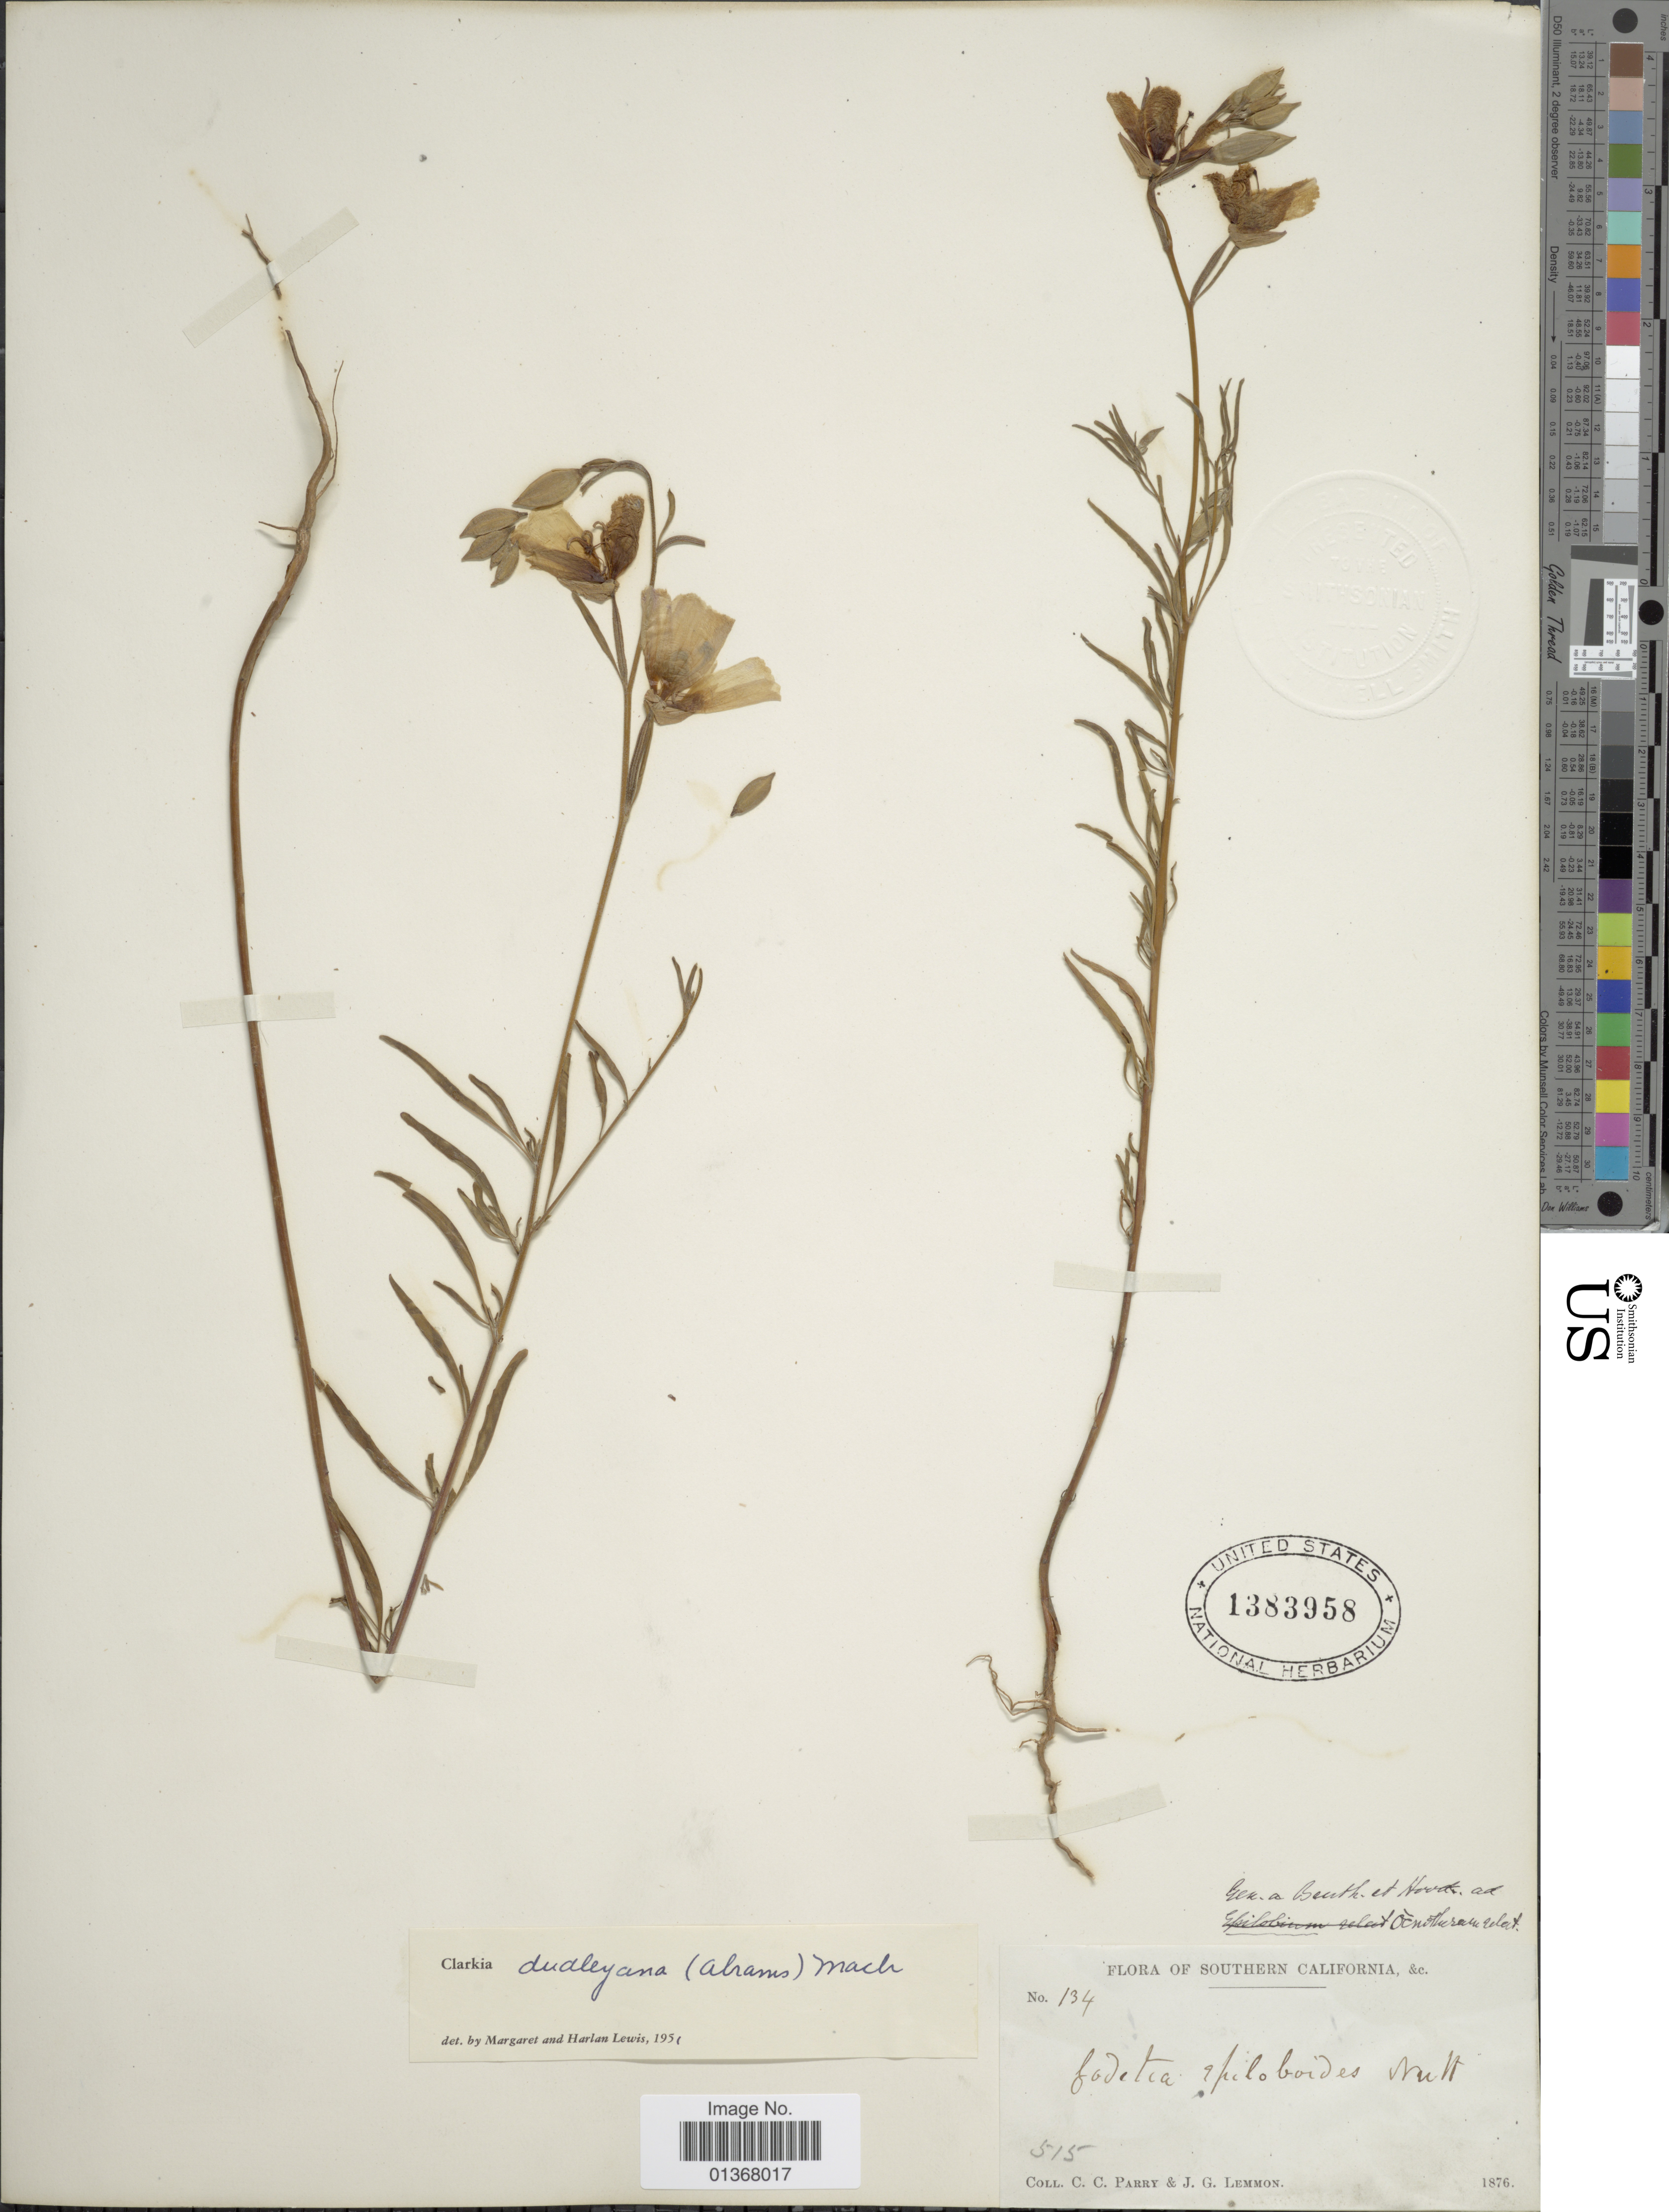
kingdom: Plantae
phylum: Tracheophyta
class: Magnoliopsida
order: Myrtales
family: Onagraceae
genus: Clarkia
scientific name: Clarkia dudleyana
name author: (Abrams) J.F. Macbr.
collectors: C. C. Parry & J. Lemmon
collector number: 134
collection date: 1876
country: United States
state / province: California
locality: Southern California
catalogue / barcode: US 1383958